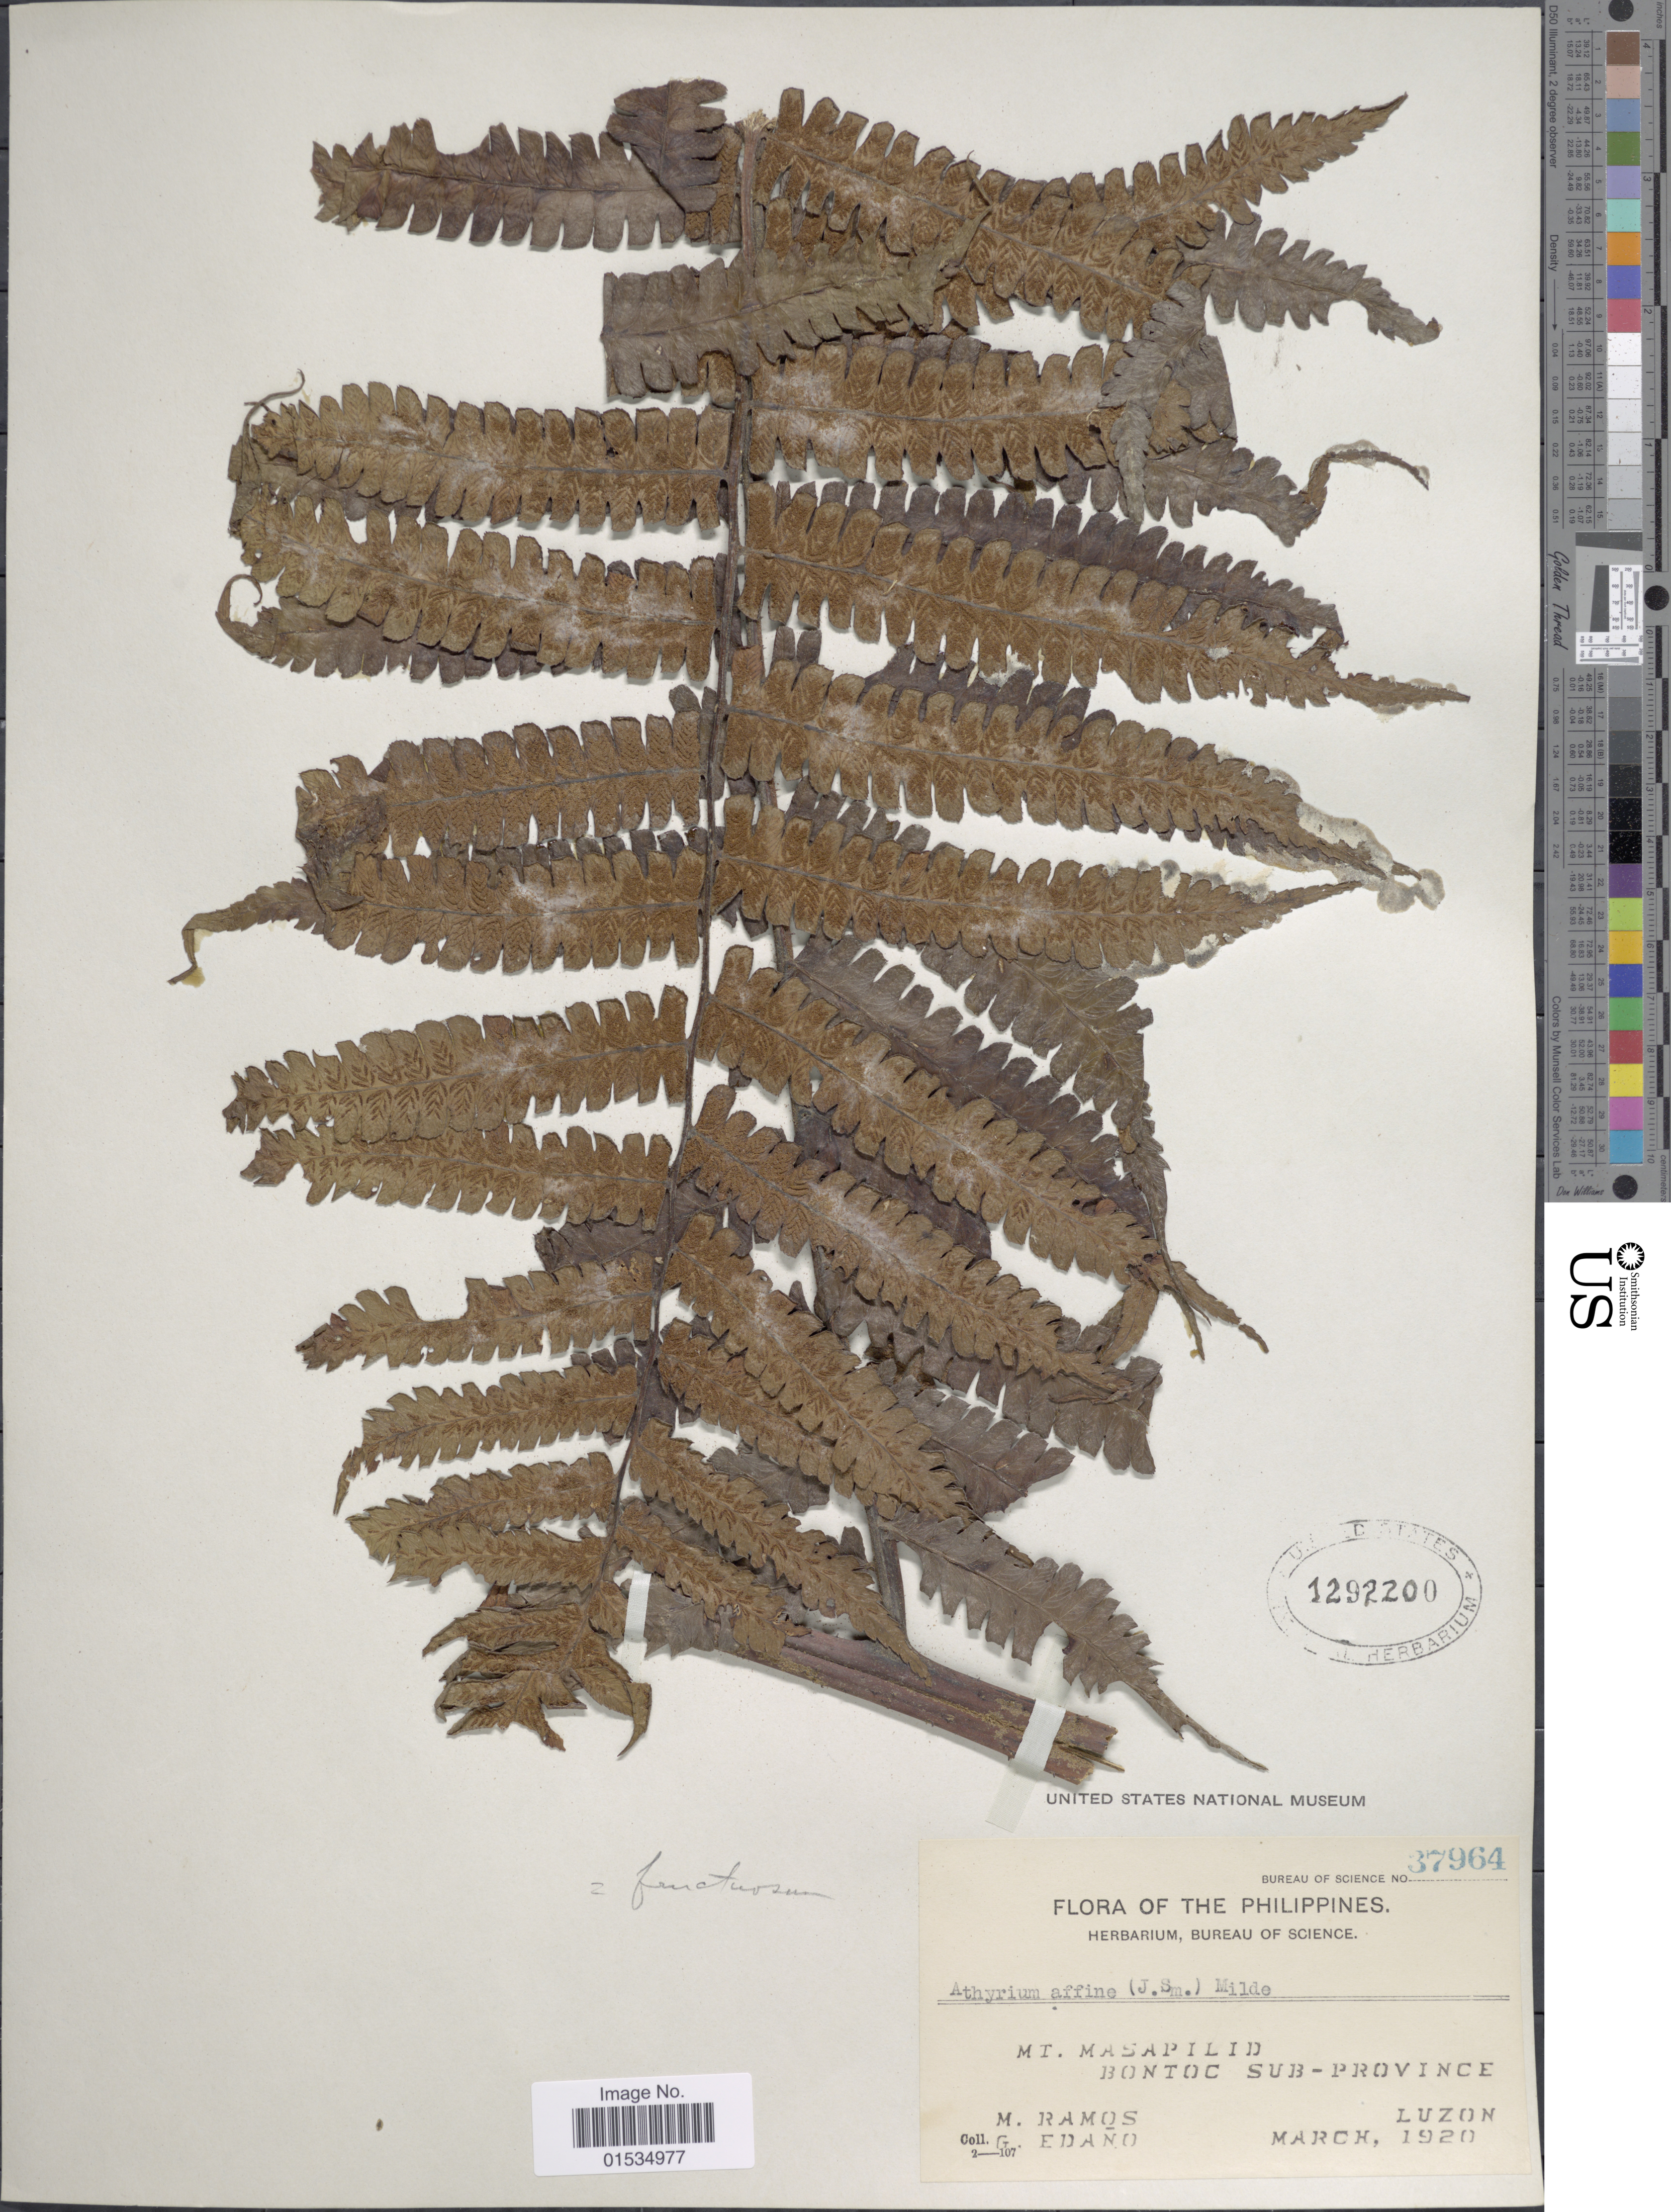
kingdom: Plantae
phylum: Tracheophyta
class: Polypodiopsida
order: Polypodiales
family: Athyriaceae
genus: Diplazium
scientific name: Diplazium fructuosum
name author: Copel.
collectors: M. Ramos & G. Edaño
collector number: Bureau of Science 37964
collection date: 1920-03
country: Philippines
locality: Mt. Masapilid, Bontoc Sub-pr, Luzon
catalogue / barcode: US 1292200